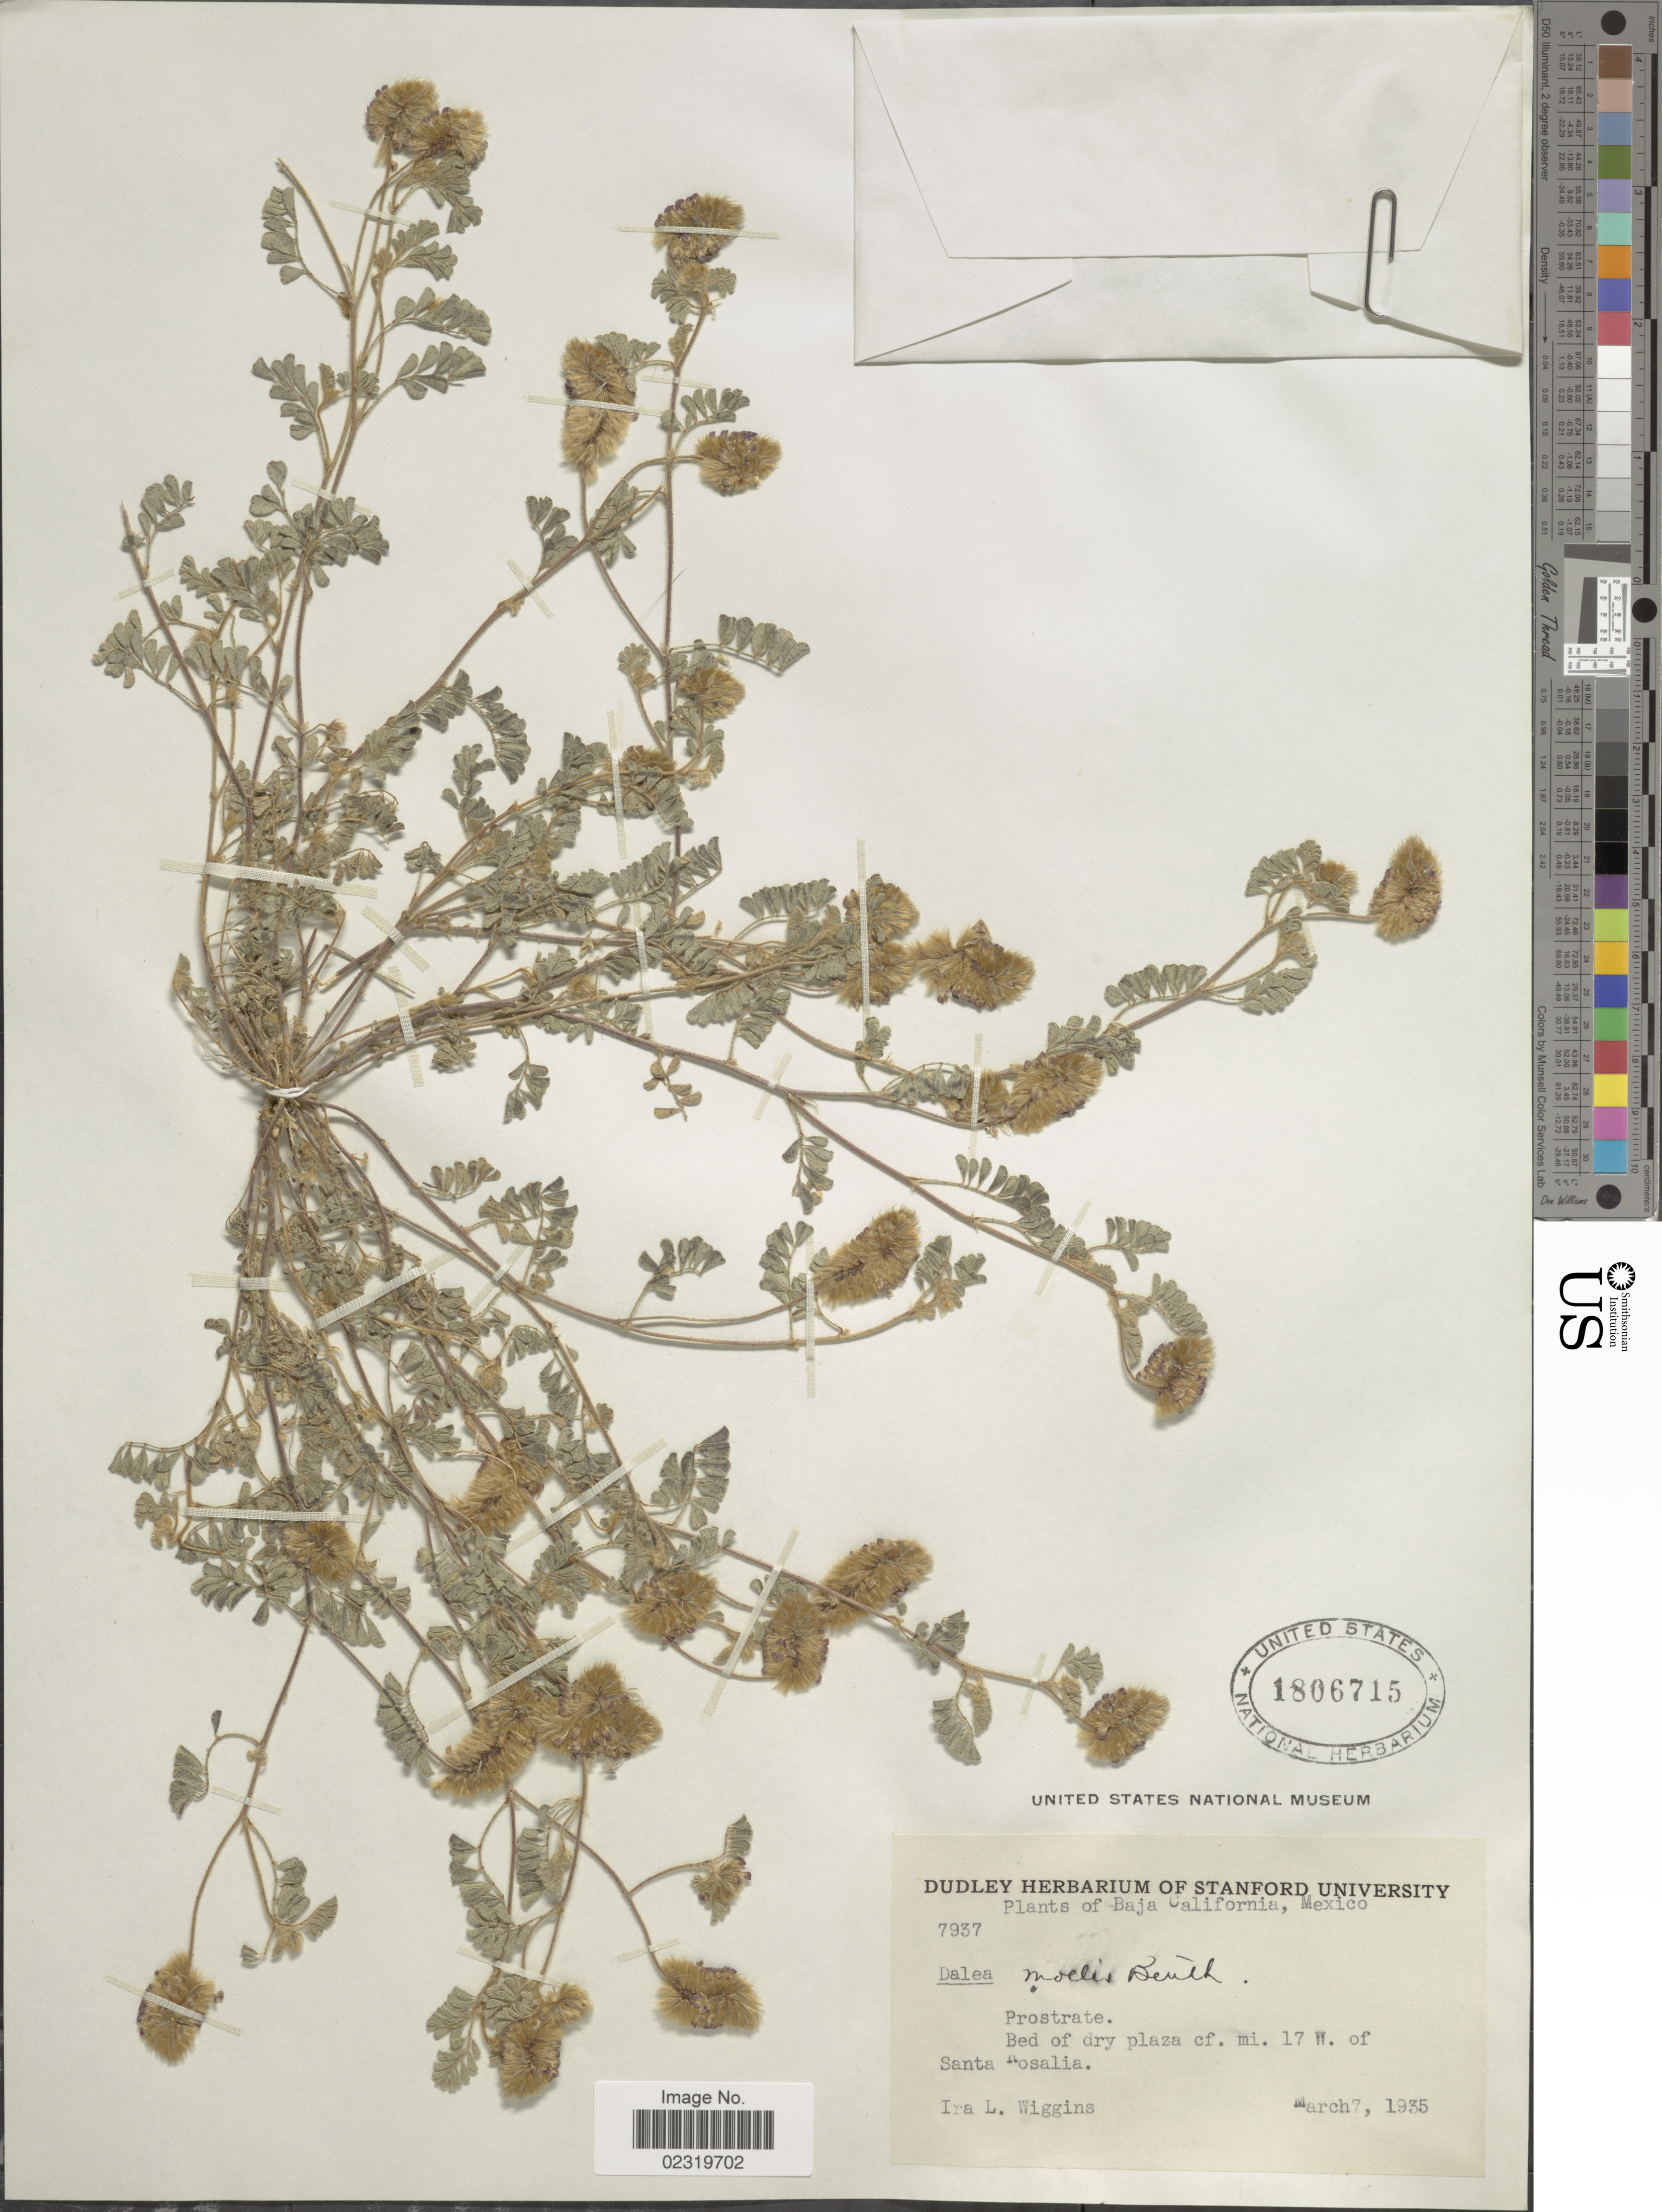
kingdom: Plantae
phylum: Tracheophyta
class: Magnoliopsida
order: Fabales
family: Fabaceae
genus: Dalea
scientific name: Dalea mollis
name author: Benth.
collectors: I. L. Wiggins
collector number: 7937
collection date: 1935-03-07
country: Mexico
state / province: Baja California Sur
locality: Cf. mi. 17 W of Santa Rosalia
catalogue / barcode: US 1806715